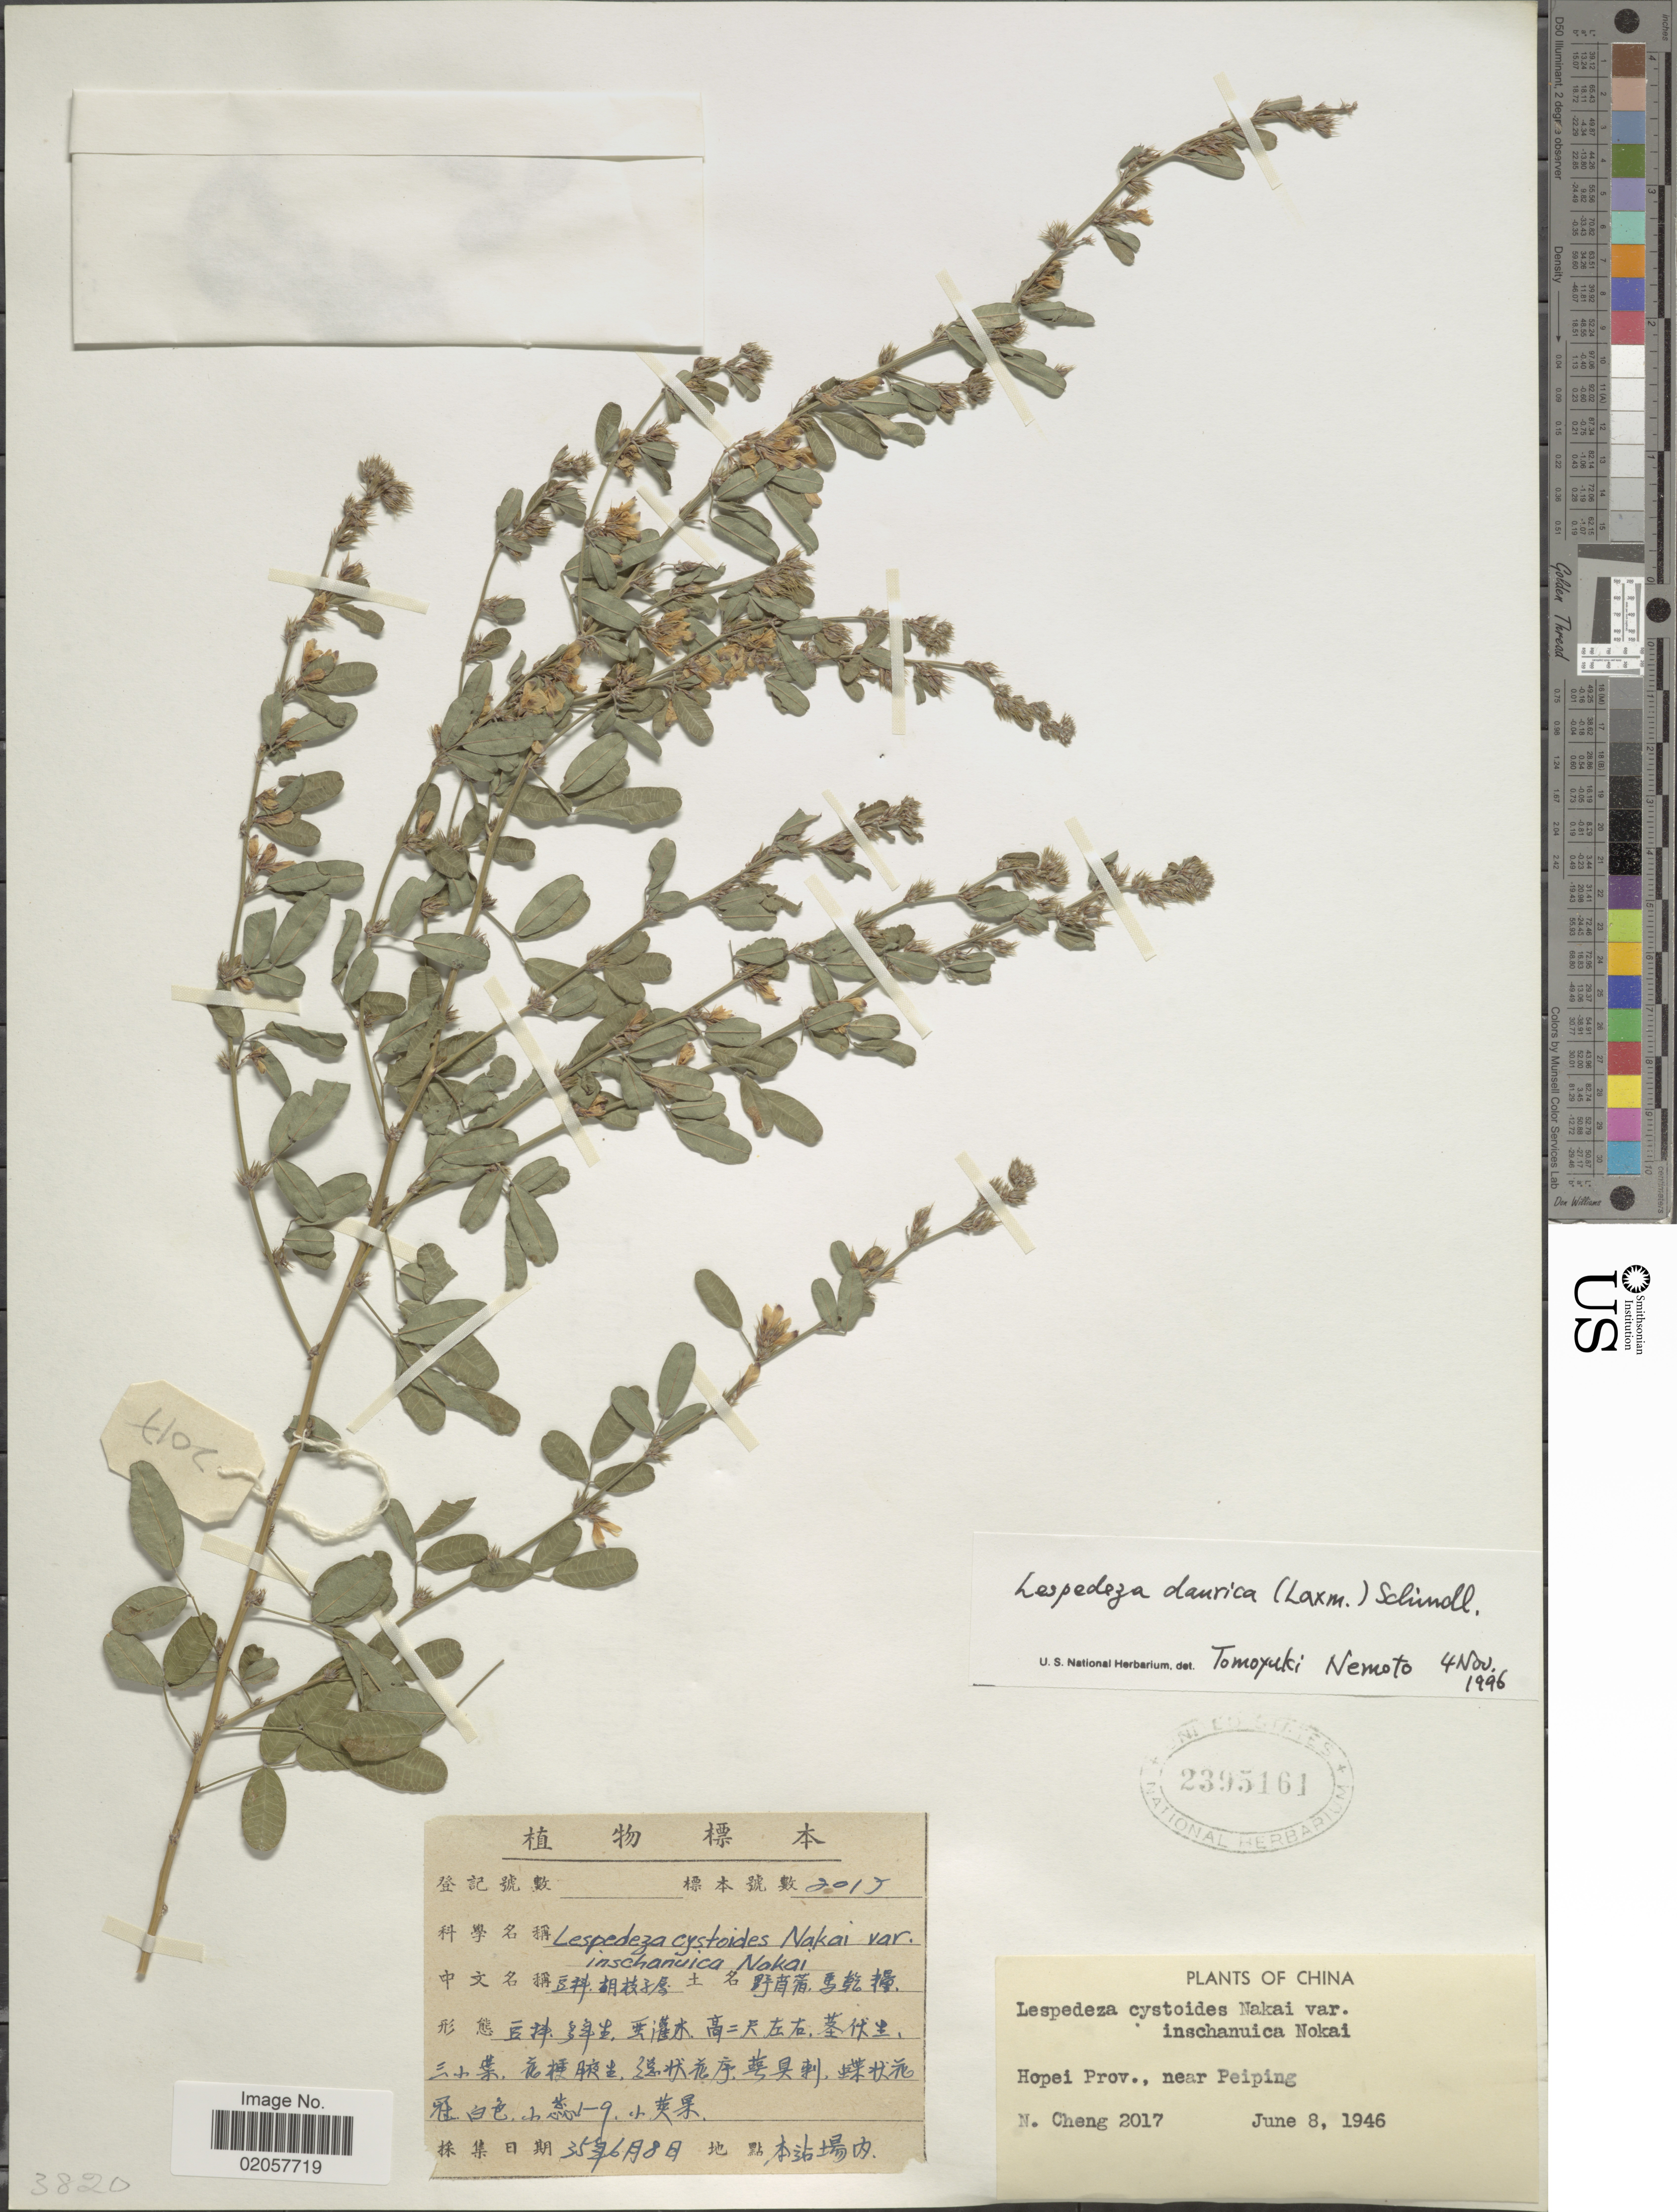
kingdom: Plantae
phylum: Tracheophyta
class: Magnoliopsida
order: Fabales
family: Fabaceae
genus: Lespedeza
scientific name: Lespedeza davurica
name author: (Laxm.) Schindl.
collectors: N. Cheng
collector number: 2017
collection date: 1946-06-08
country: China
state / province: Hebei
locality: Hopei Prov., near Peiping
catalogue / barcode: US 2395161